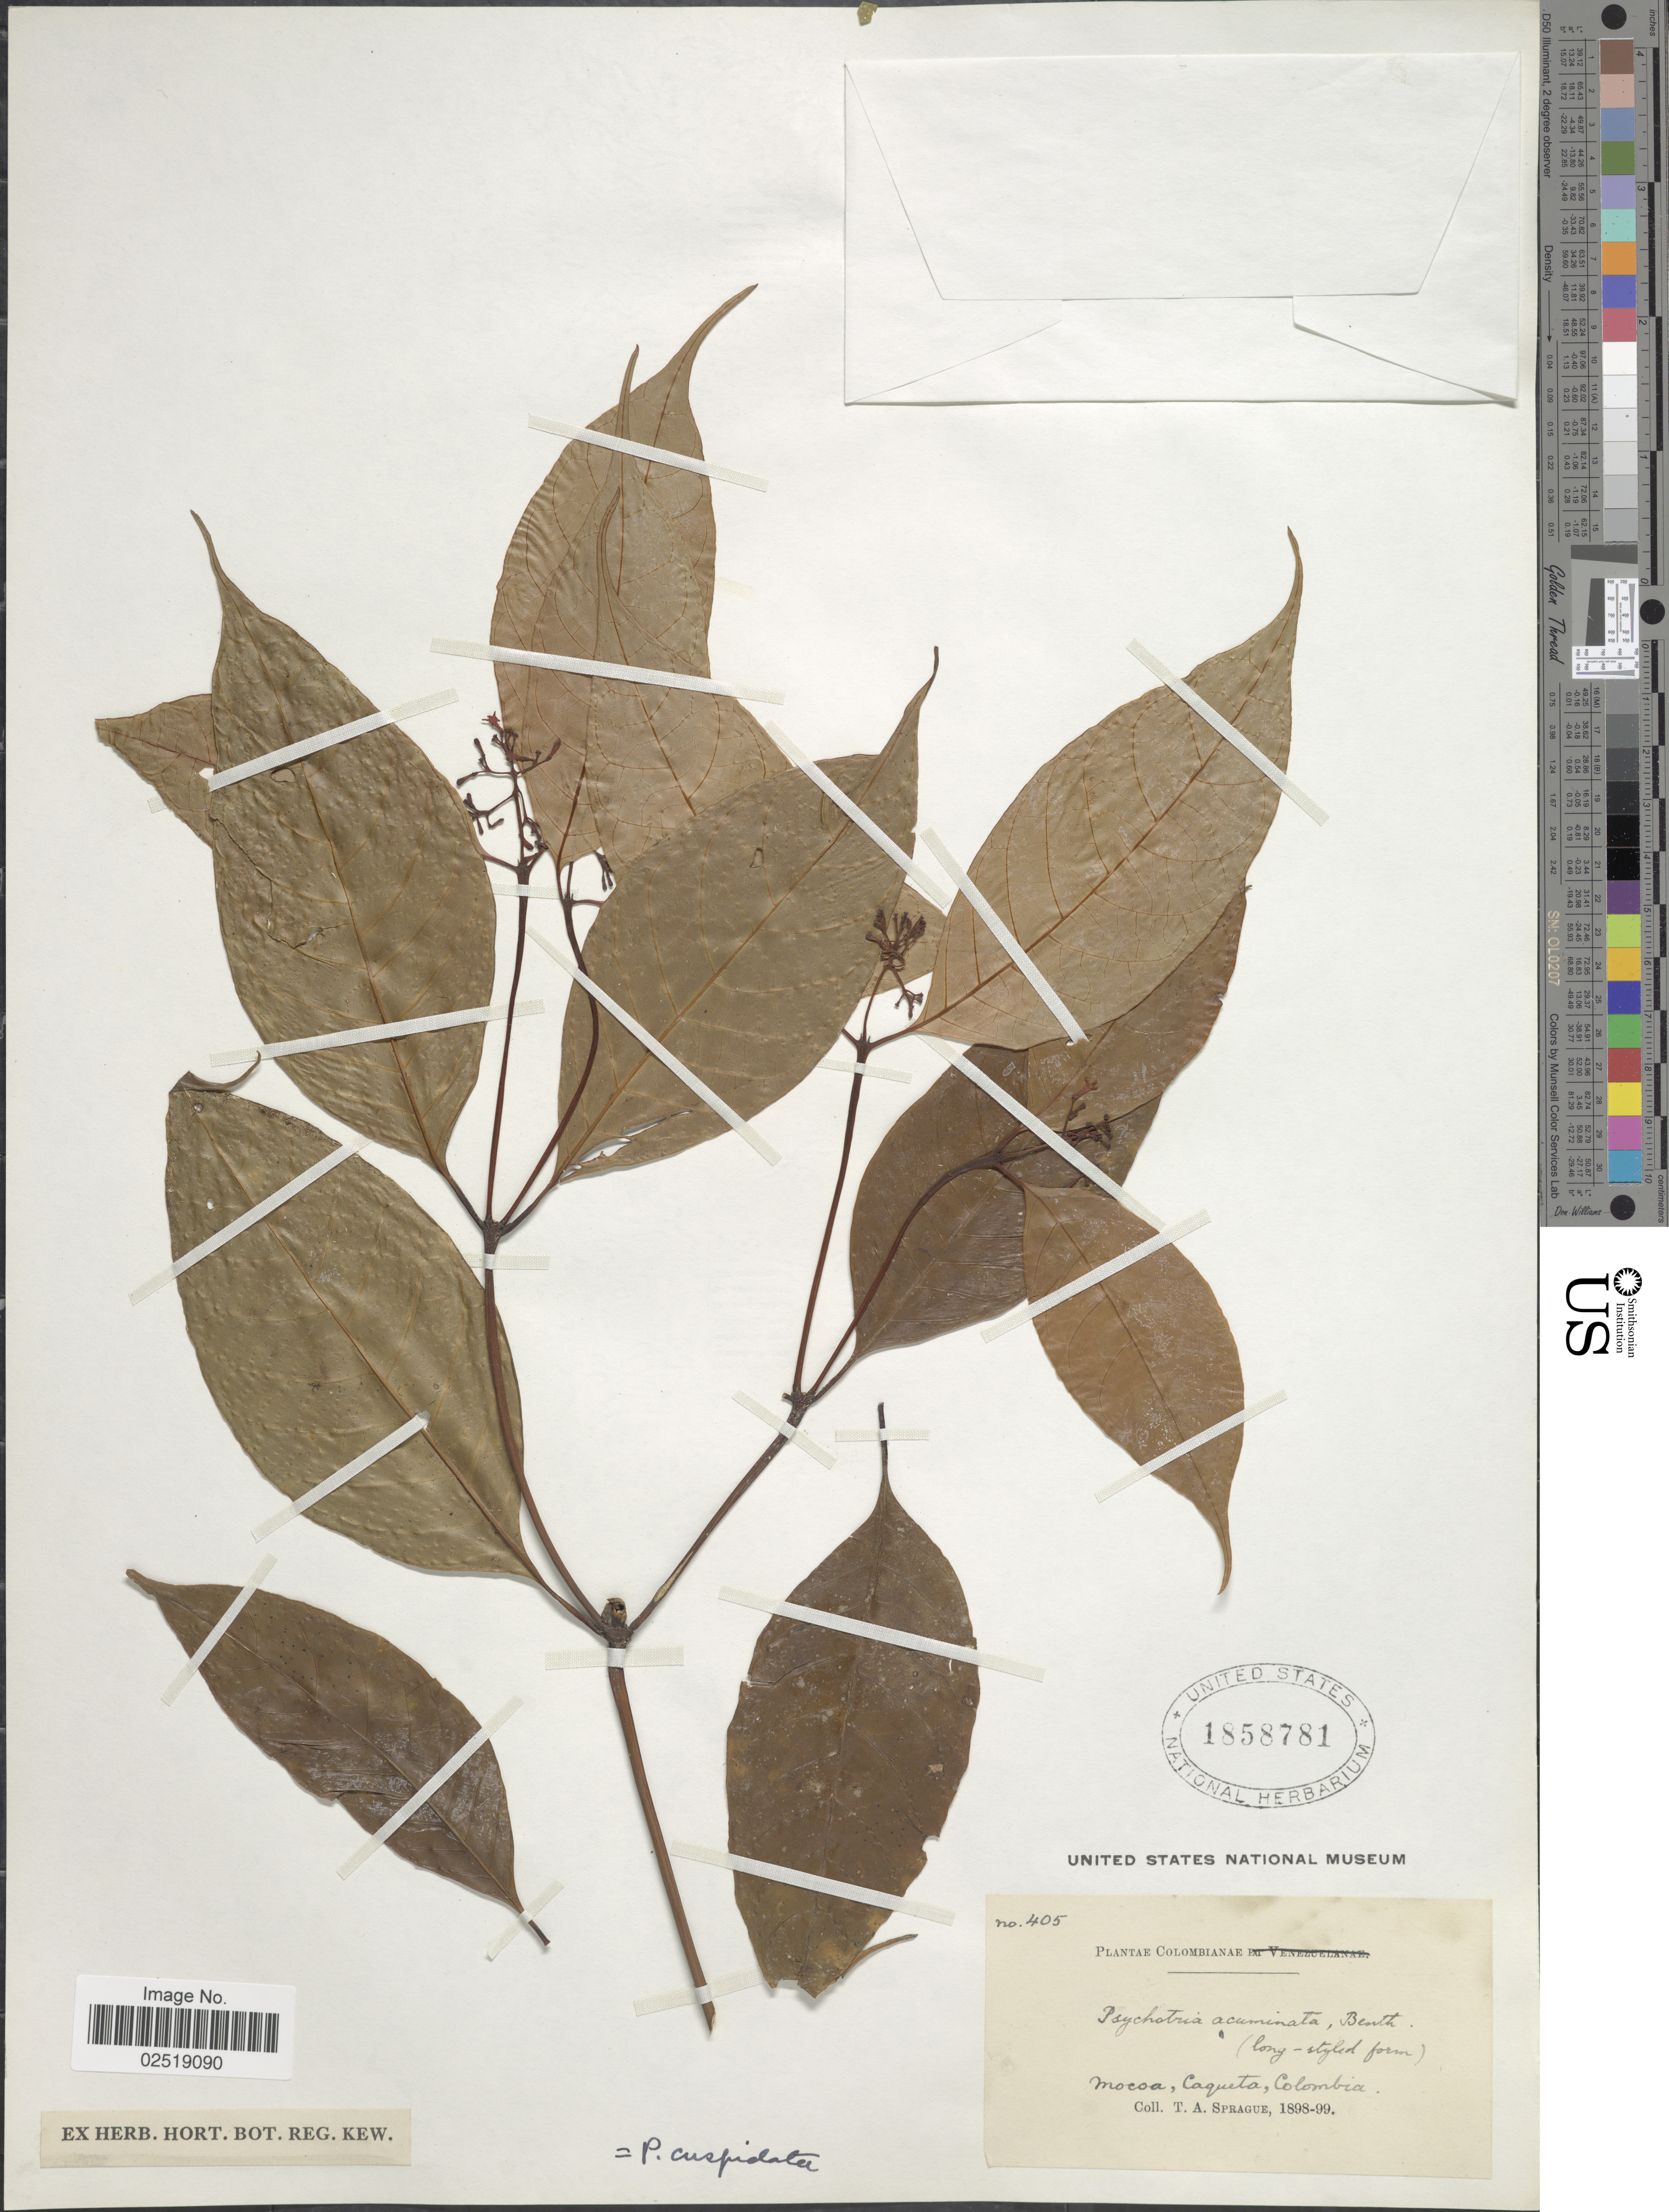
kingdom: Plantae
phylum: Tracheophyta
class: Magnoliopsida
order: Gentianales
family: Rubiaceae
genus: Psychotria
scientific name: Psychotria cuspidata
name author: Bredem. ex Schult.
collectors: T. A. Sprague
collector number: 405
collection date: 1898/1899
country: Colombia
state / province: Caquetá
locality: Mocoa, Caqueta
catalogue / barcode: US 1858781